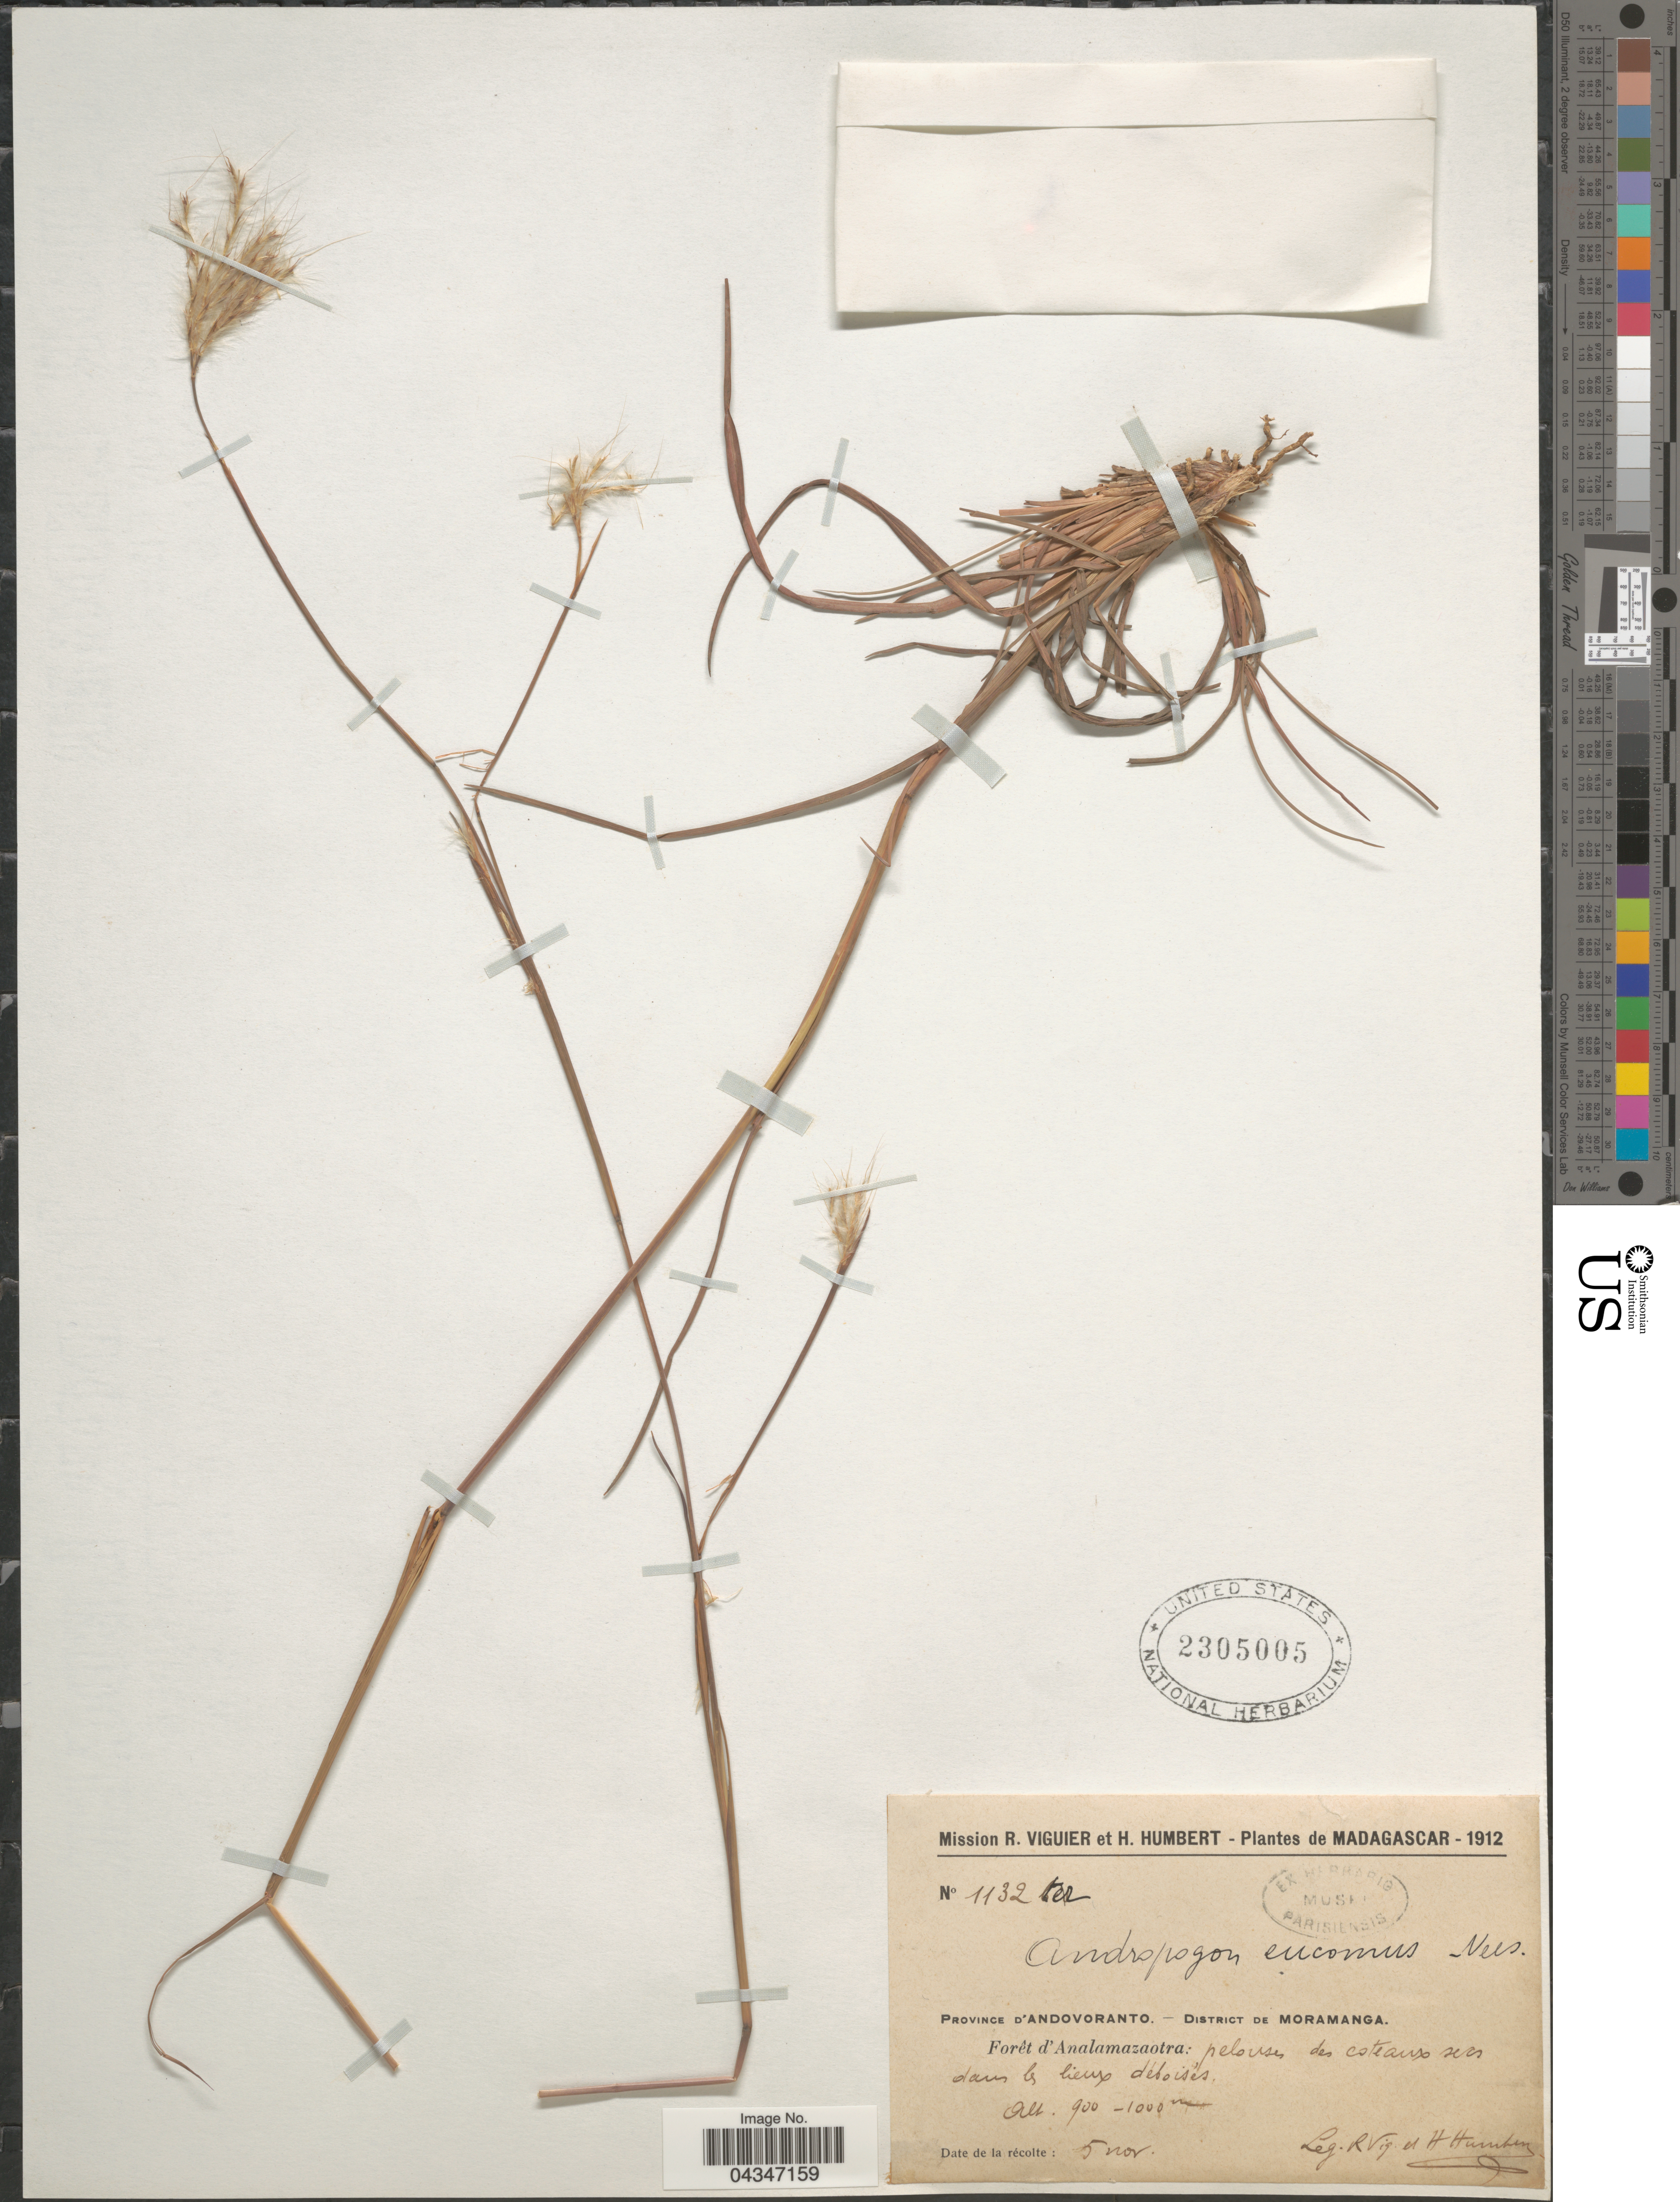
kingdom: Plantae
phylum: Tracheophyta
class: Liliopsida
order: Poales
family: Poaceae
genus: Andropogon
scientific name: Andropogon eucomus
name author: Nees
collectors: R. Viguier & H. Humbert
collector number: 1132ter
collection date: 1912-11-05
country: Madagascar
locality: Province d'Andovoranto. - District de Moramanga. Forêt d'Analamazaotra.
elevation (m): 900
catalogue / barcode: US 2305005